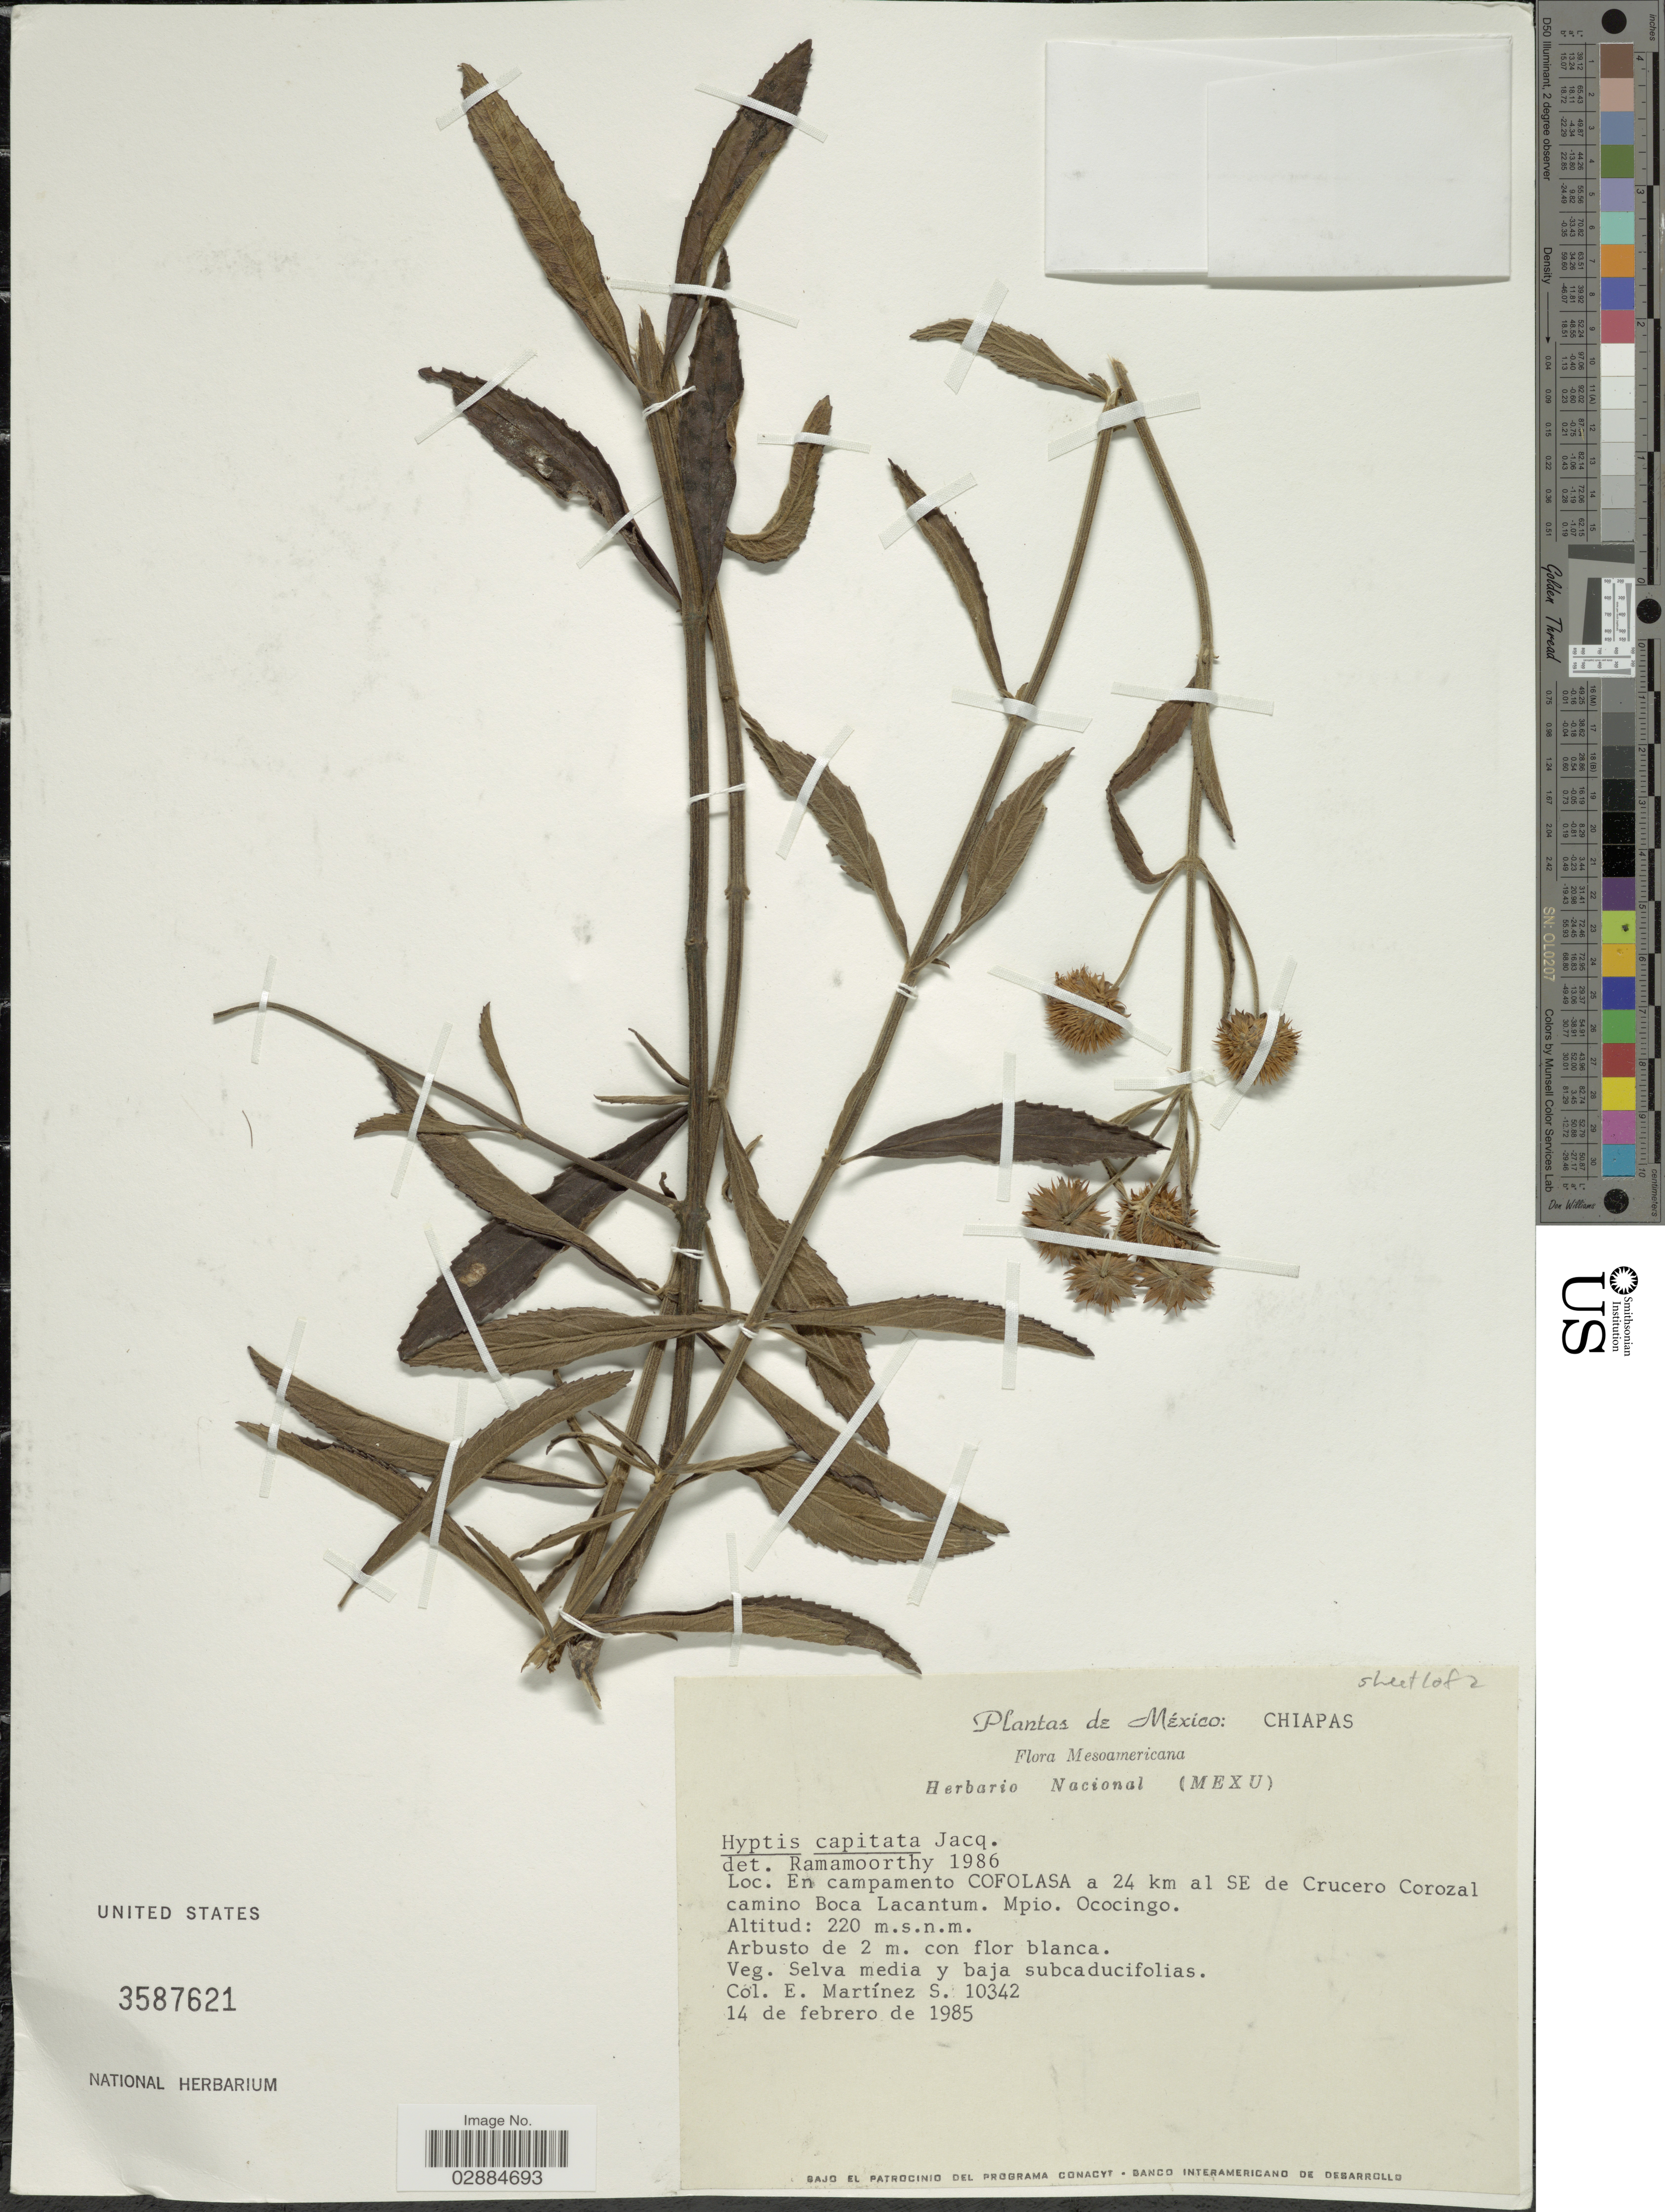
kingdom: Plantae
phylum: Tracheophyta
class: Magnoliopsida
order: Lamiales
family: Lamiaceae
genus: Hyptis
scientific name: Hyptis capitata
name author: Jacq.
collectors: E. M. Martínez S.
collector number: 10342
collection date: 1985-02-14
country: Mexico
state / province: Chiapas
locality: En campamento Cofolasa a 24 km al SE de Crucero Corozal camino Boca Lacantum, Mpio. Ococingo.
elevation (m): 220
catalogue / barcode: US 3587621